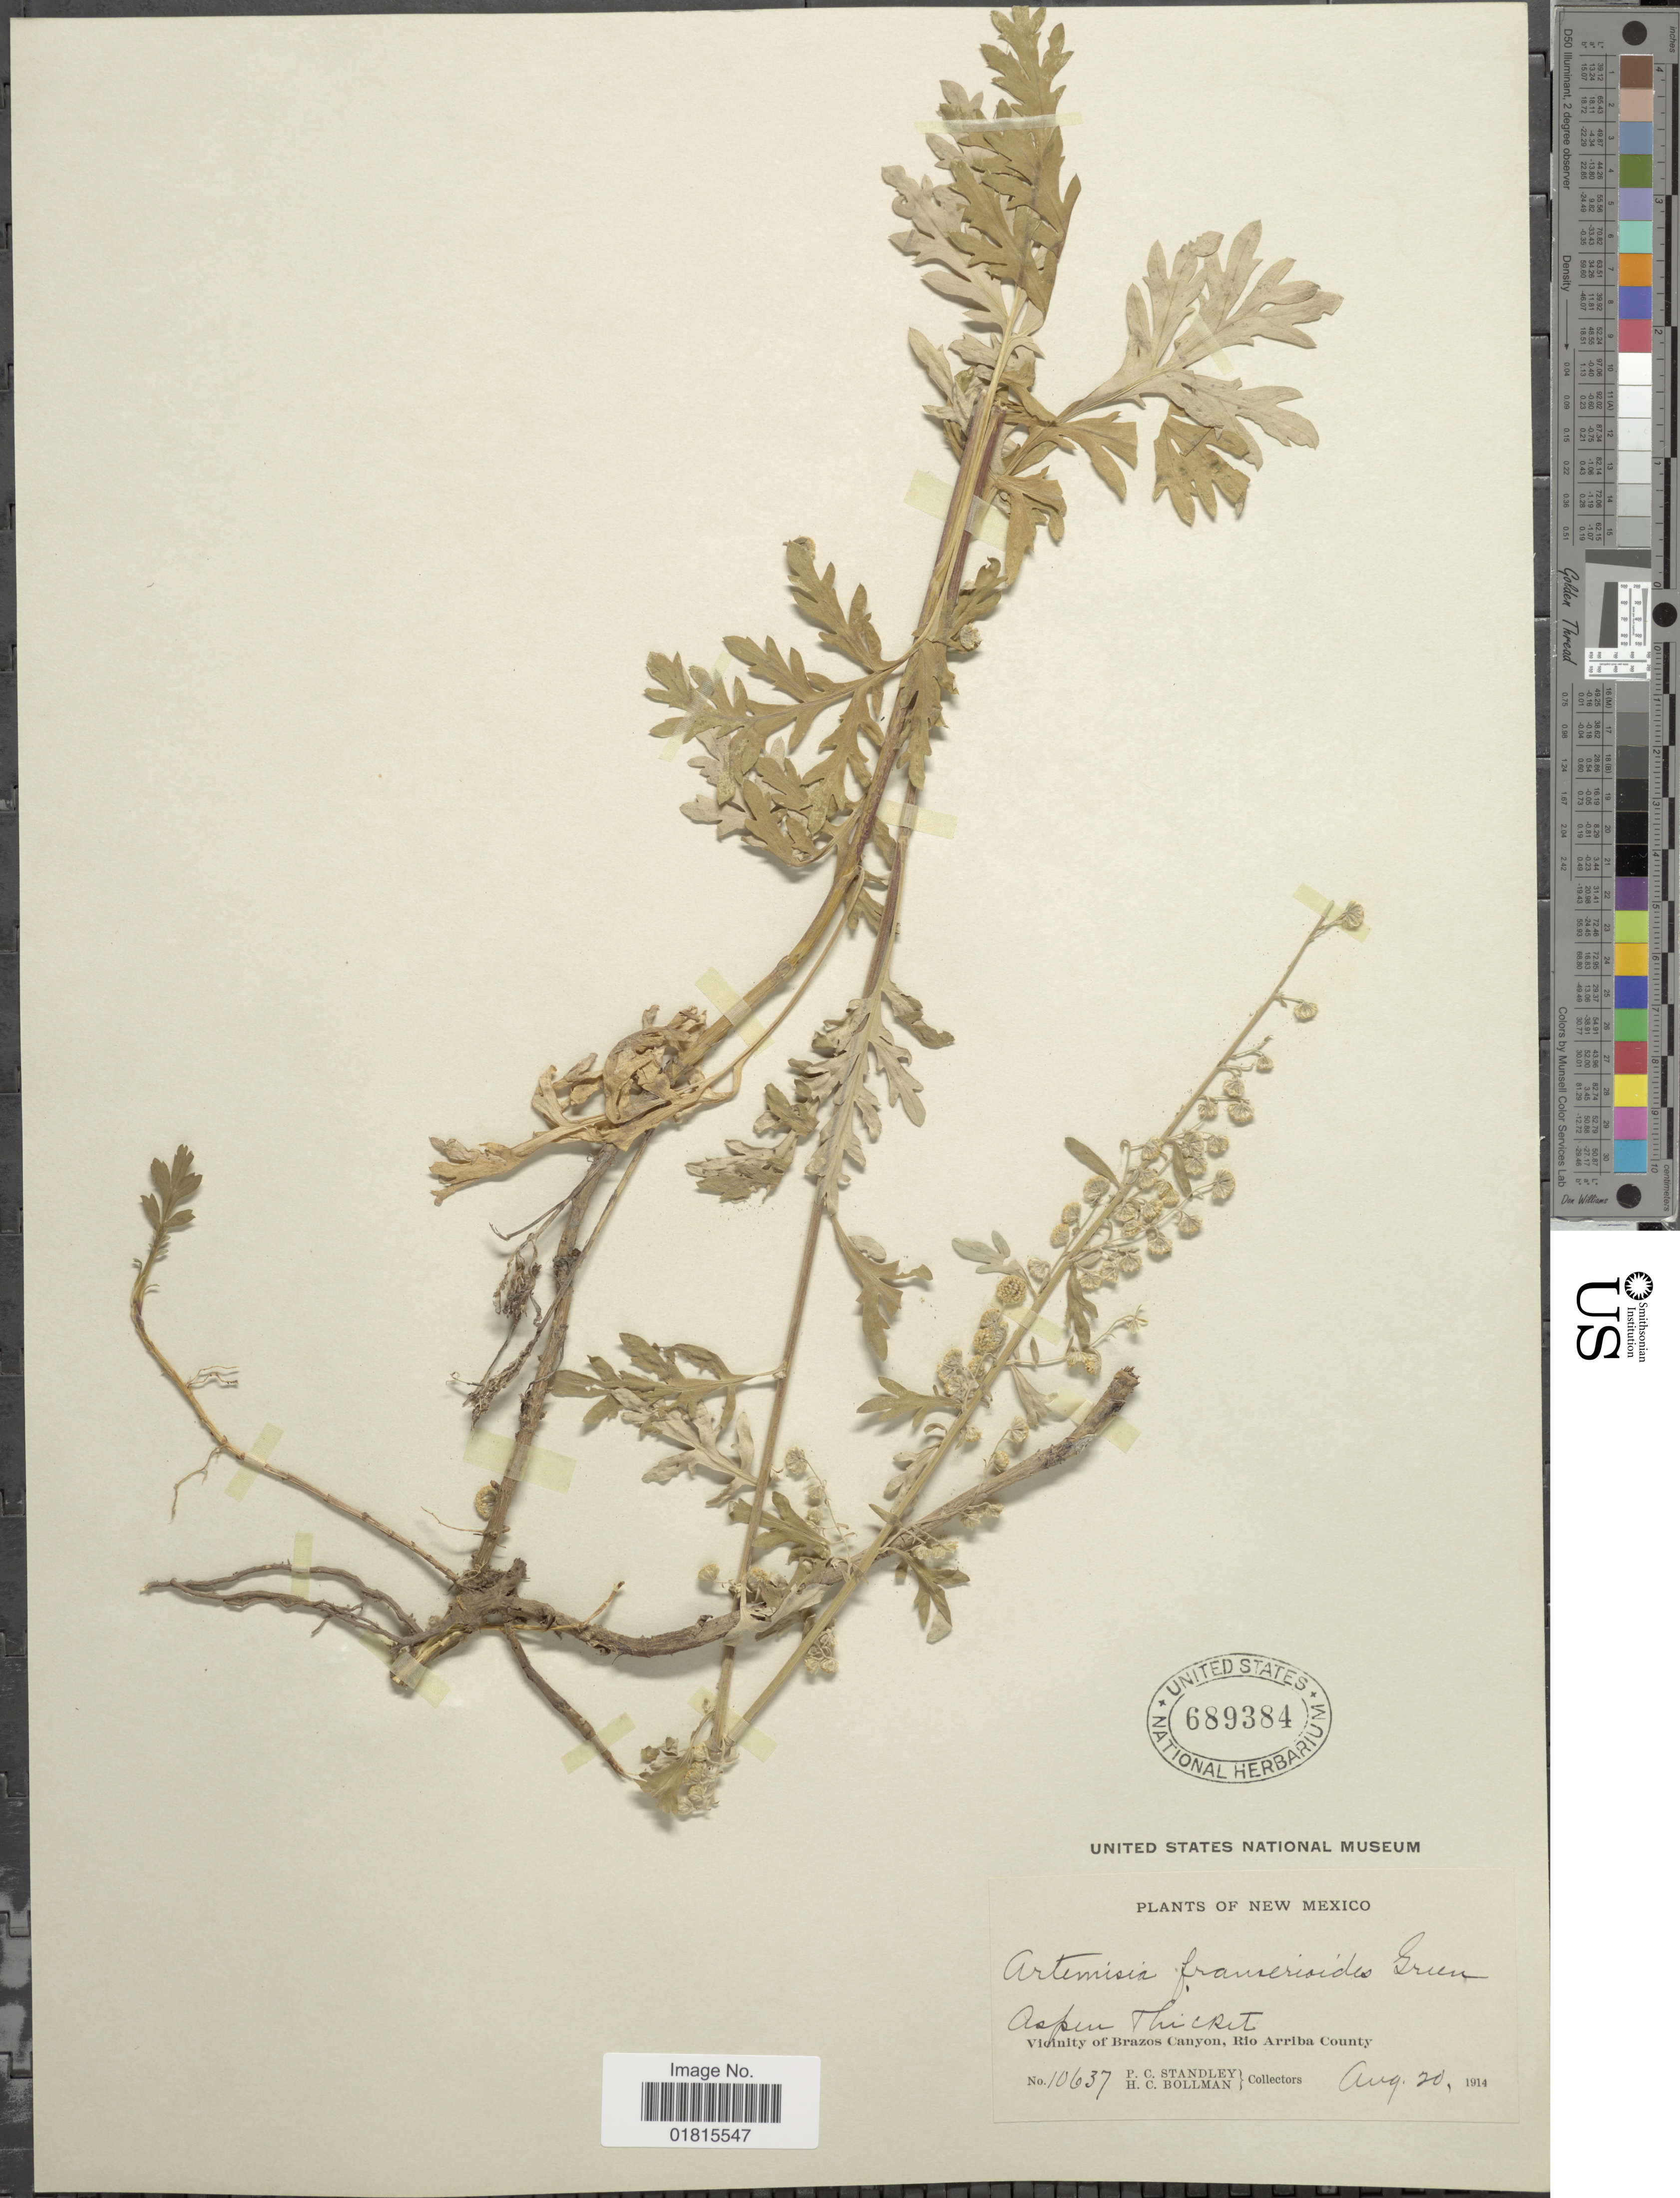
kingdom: Plantae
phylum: Tracheophyta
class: Magnoliopsida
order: Asterales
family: Asteraceae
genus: Artemisia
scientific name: Artemisia franserioides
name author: Greene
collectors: P. C. Standley & H. C. Bollman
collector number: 10637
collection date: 1914-08-20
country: United States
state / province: New Mexico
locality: Aspen Thicket. Vicinity of Brazos Canyon, Rio Arriba County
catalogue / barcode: US 689384